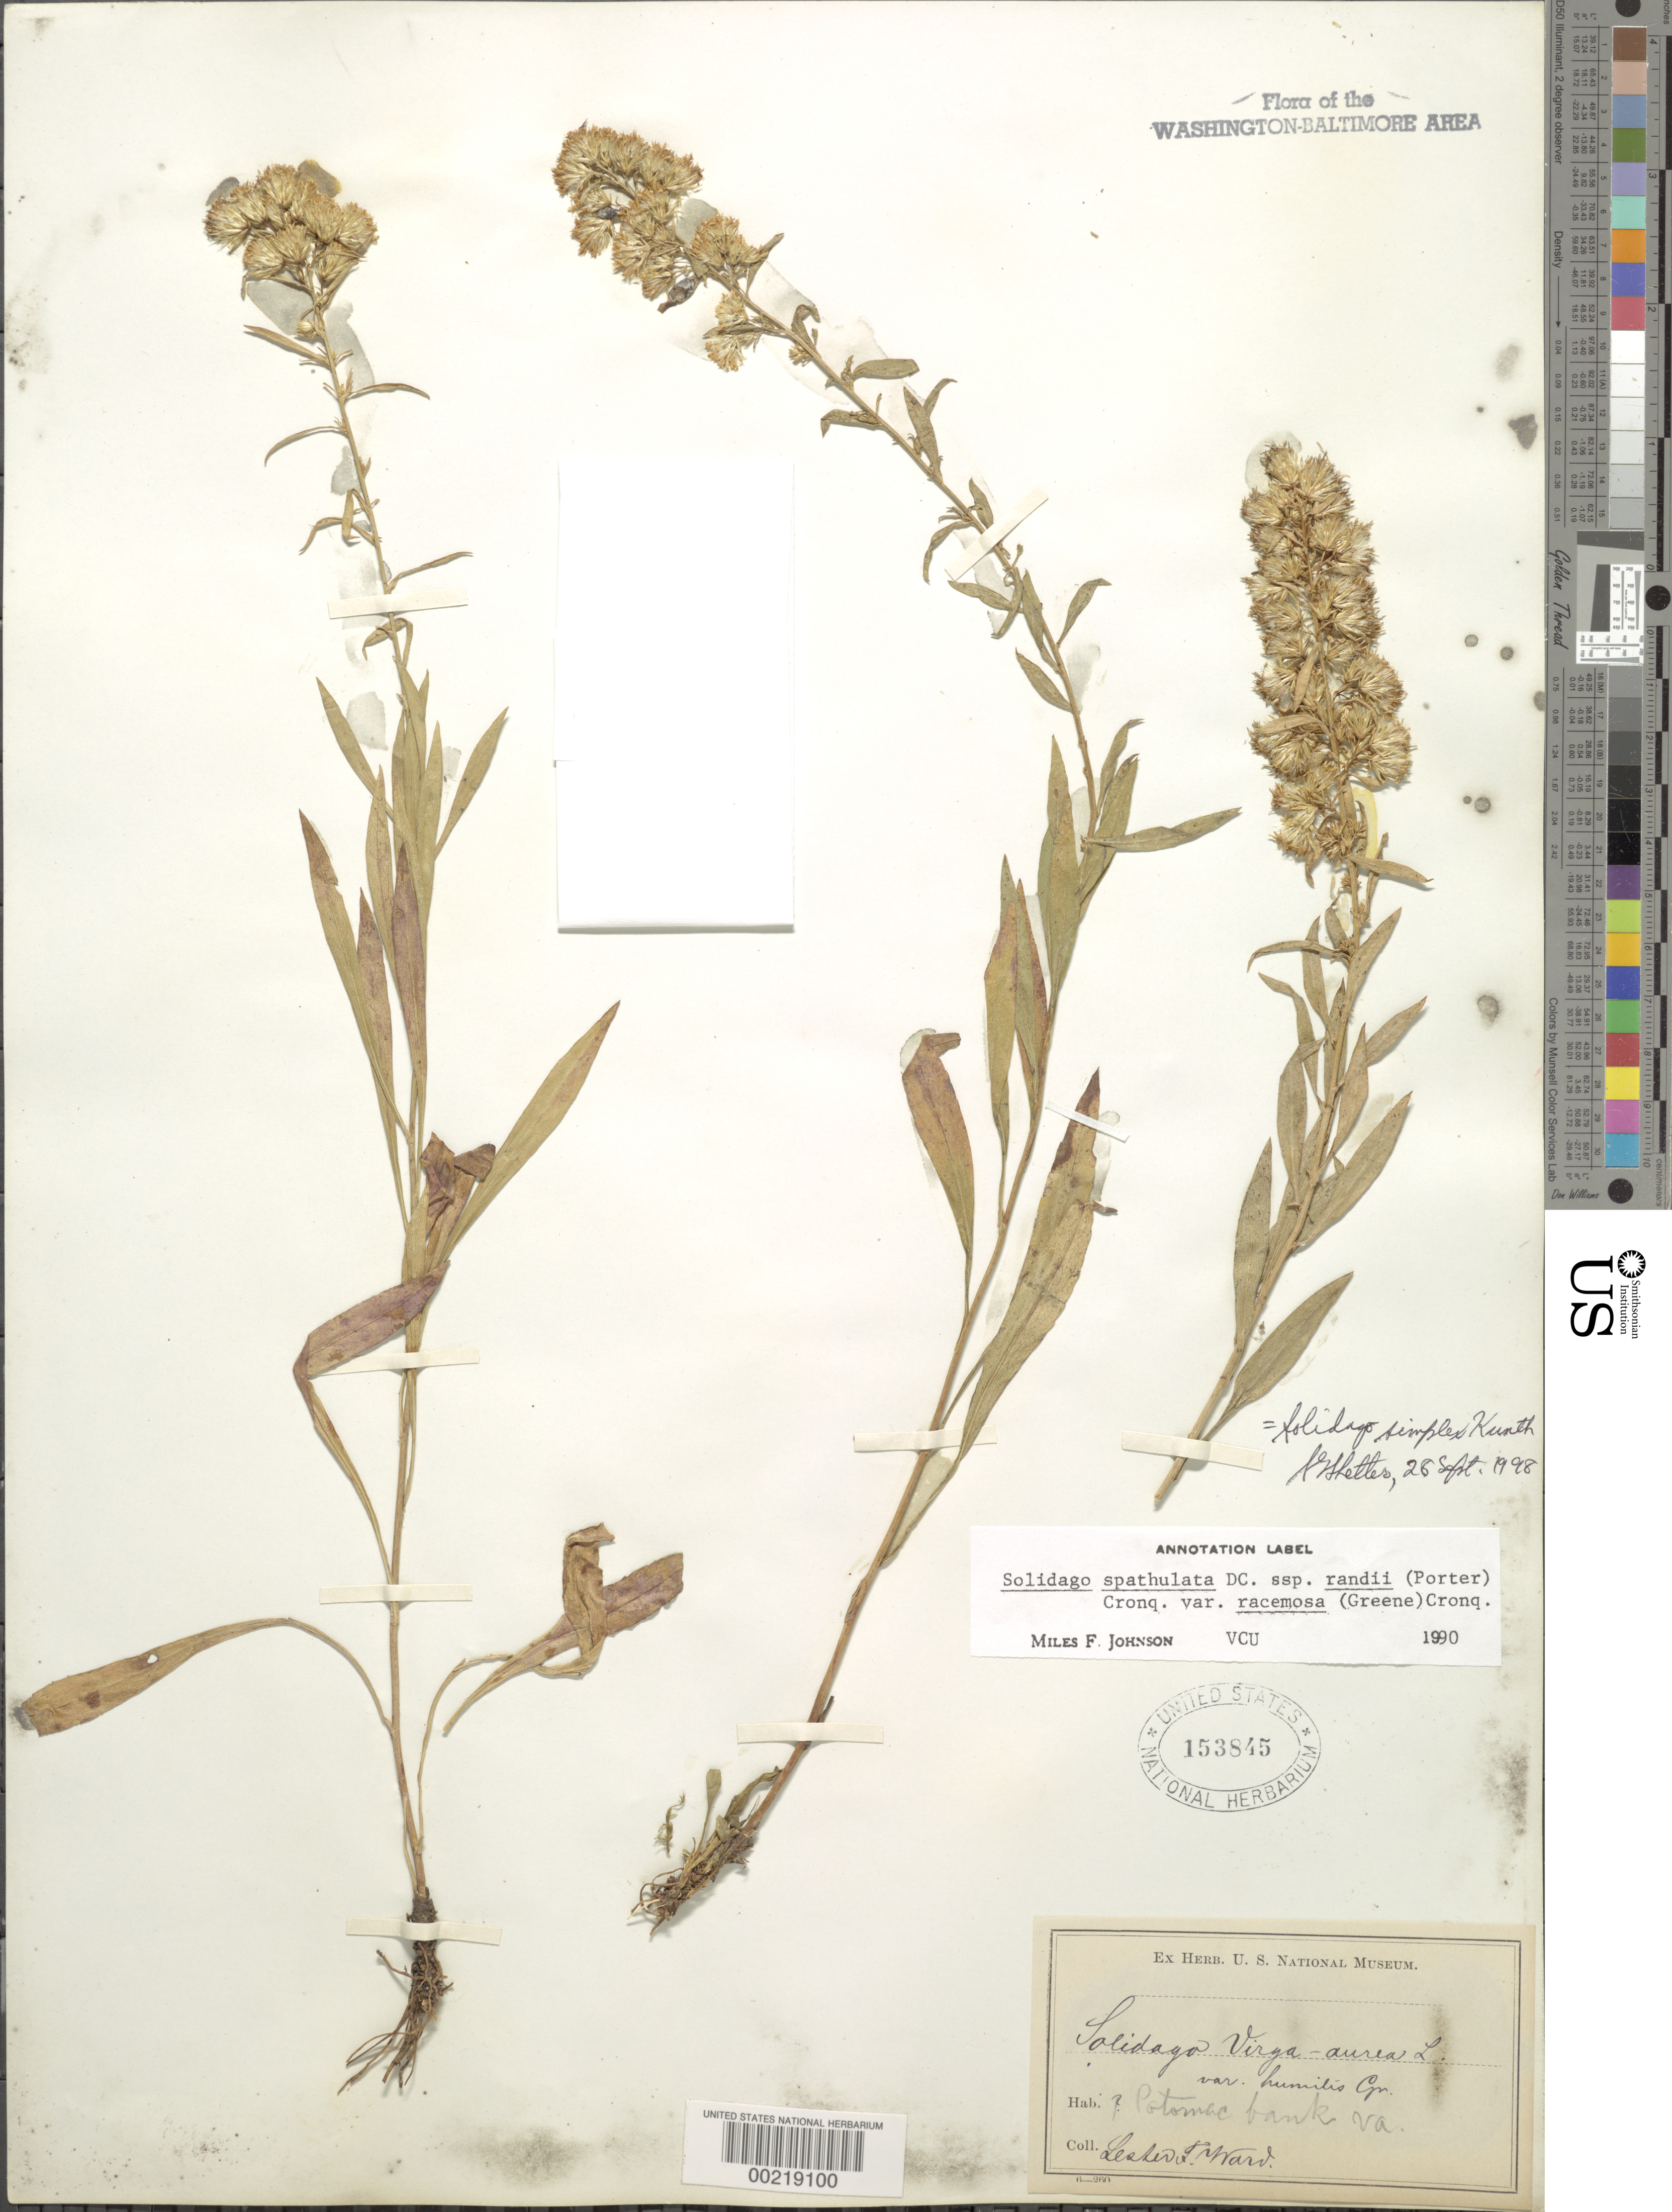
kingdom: Plantae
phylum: Tracheophyta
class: Magnoliopsida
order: Asterales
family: Asteraceae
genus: Solidago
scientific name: Solidago simplex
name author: Kunth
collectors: L. F. Ward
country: United States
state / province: Virginia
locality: Potomac shore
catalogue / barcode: US 153845